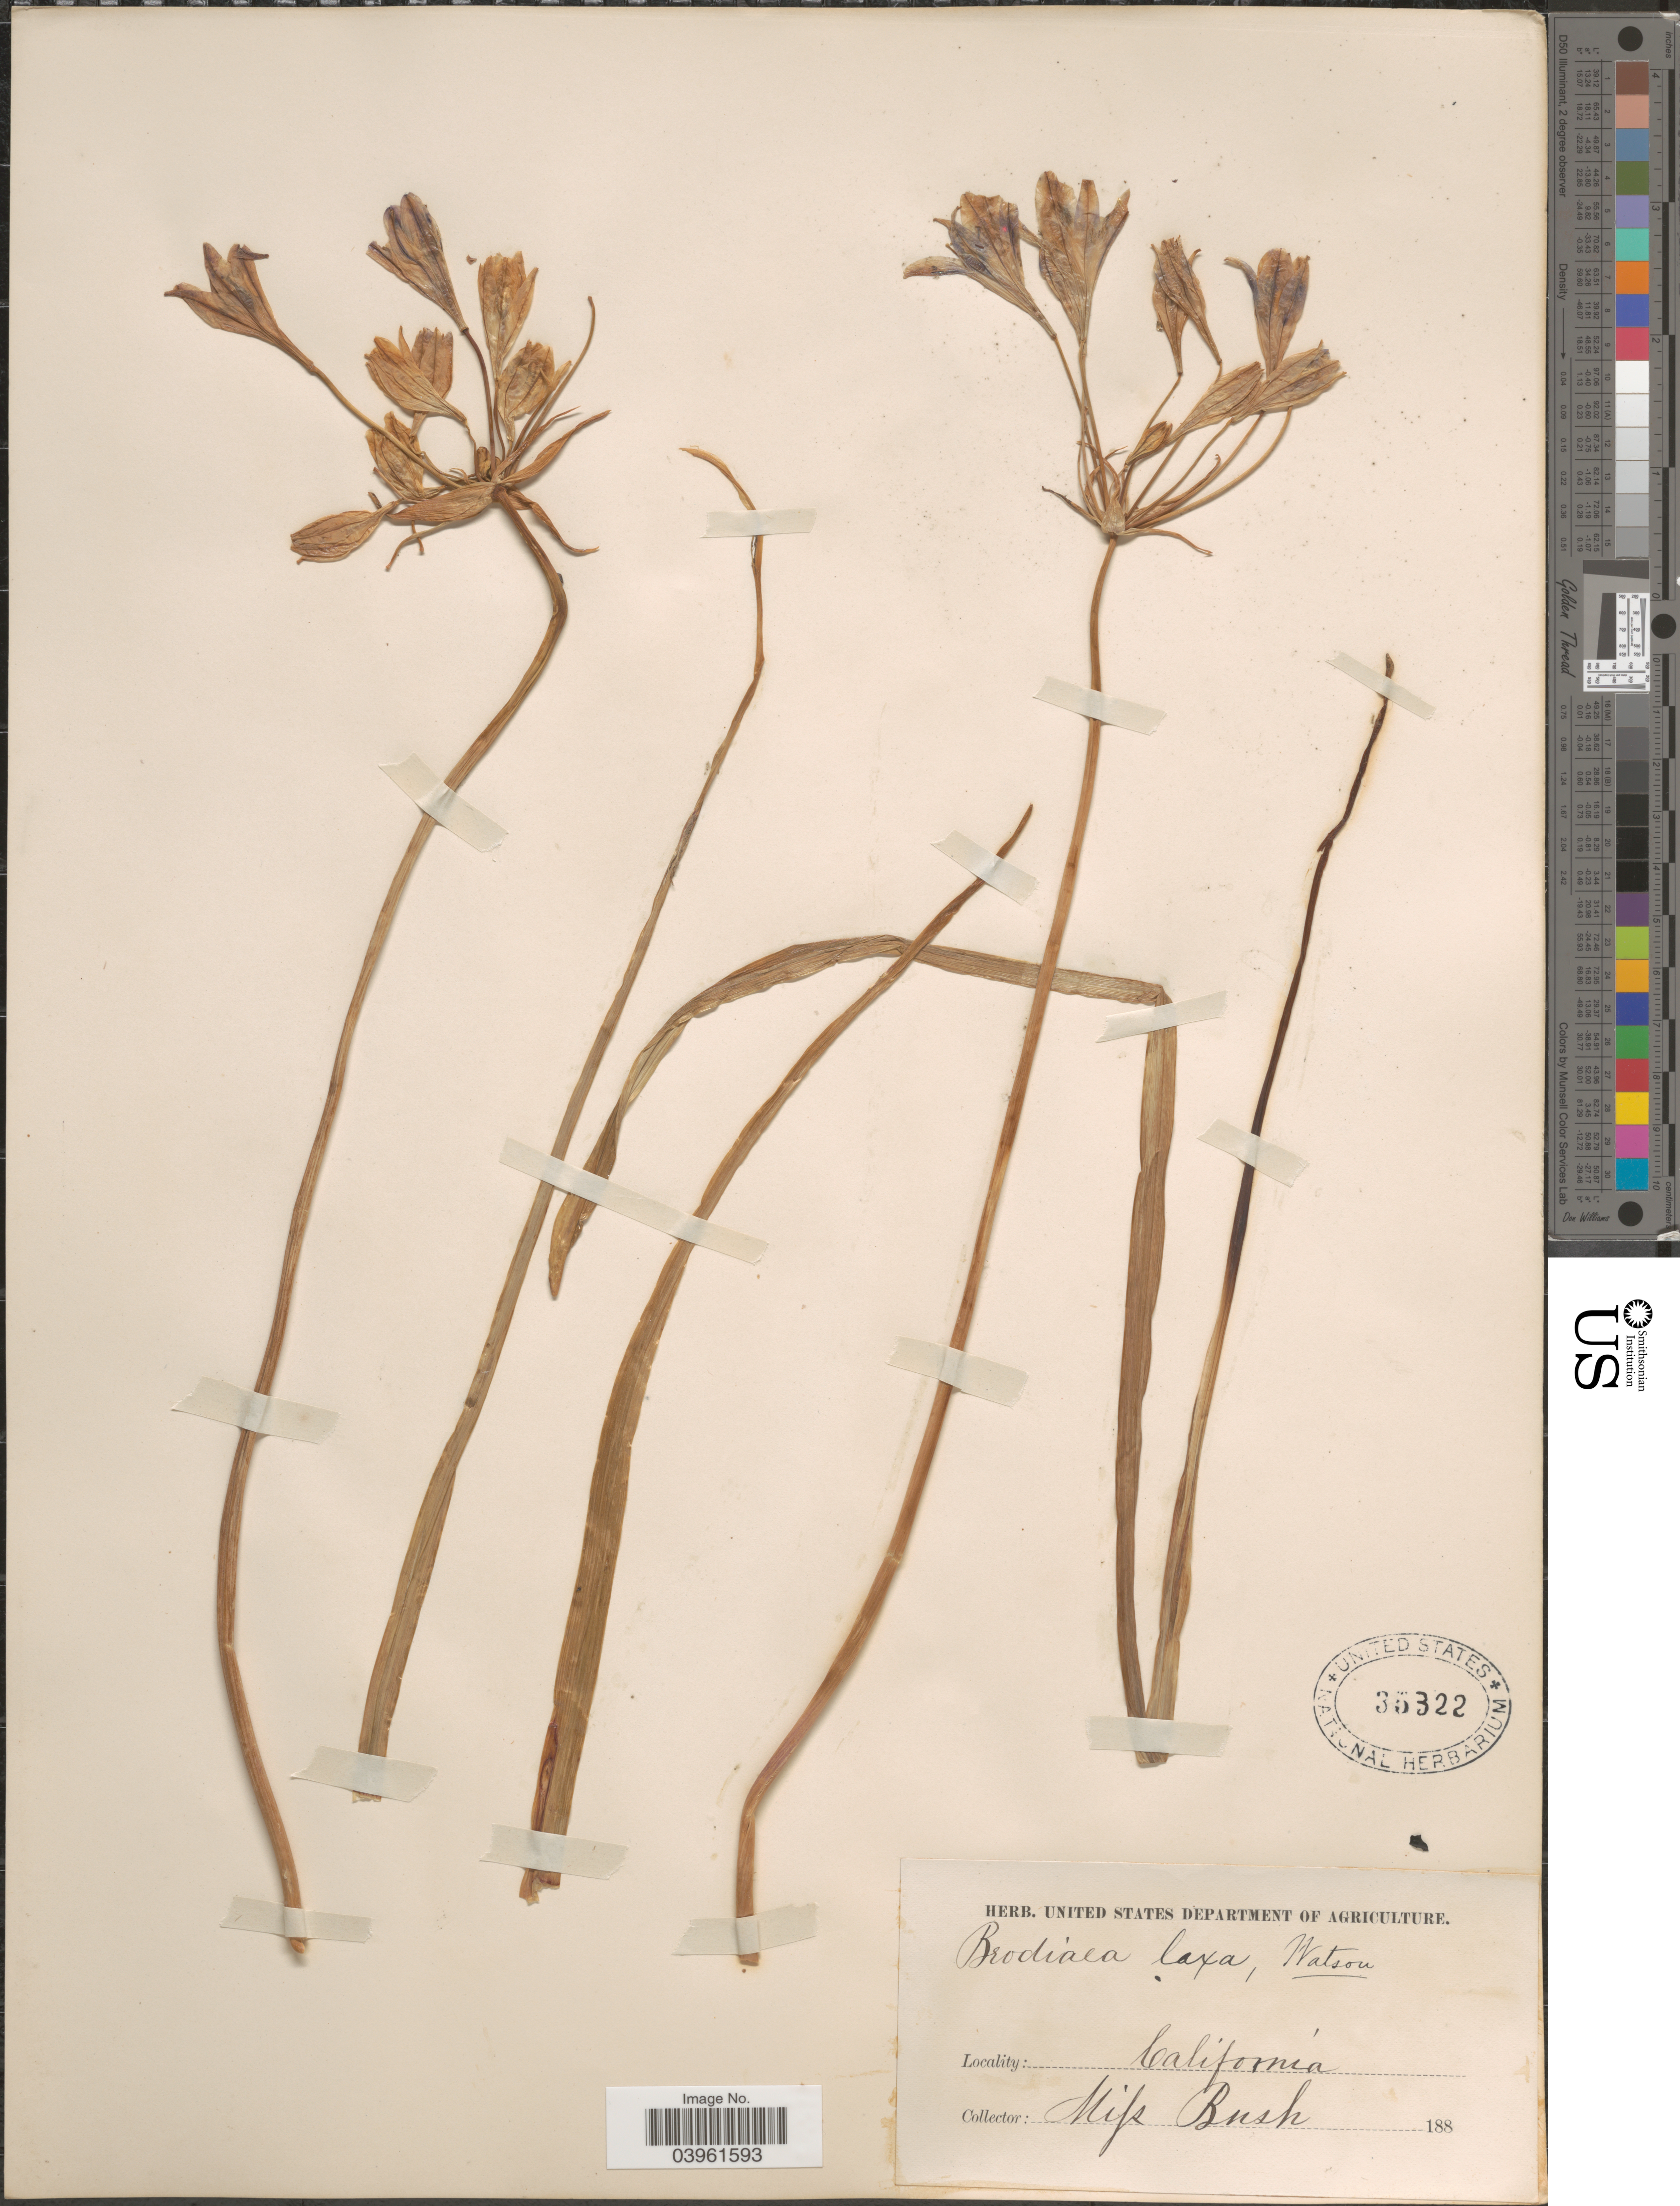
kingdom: Plantae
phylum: Tracheophyta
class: Liliopsida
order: Asparagales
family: Asparagaceae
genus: Triteleia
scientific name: Triteleia laxa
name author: Benth.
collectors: M. Bush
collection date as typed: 188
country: United States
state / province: California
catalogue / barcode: US 35322